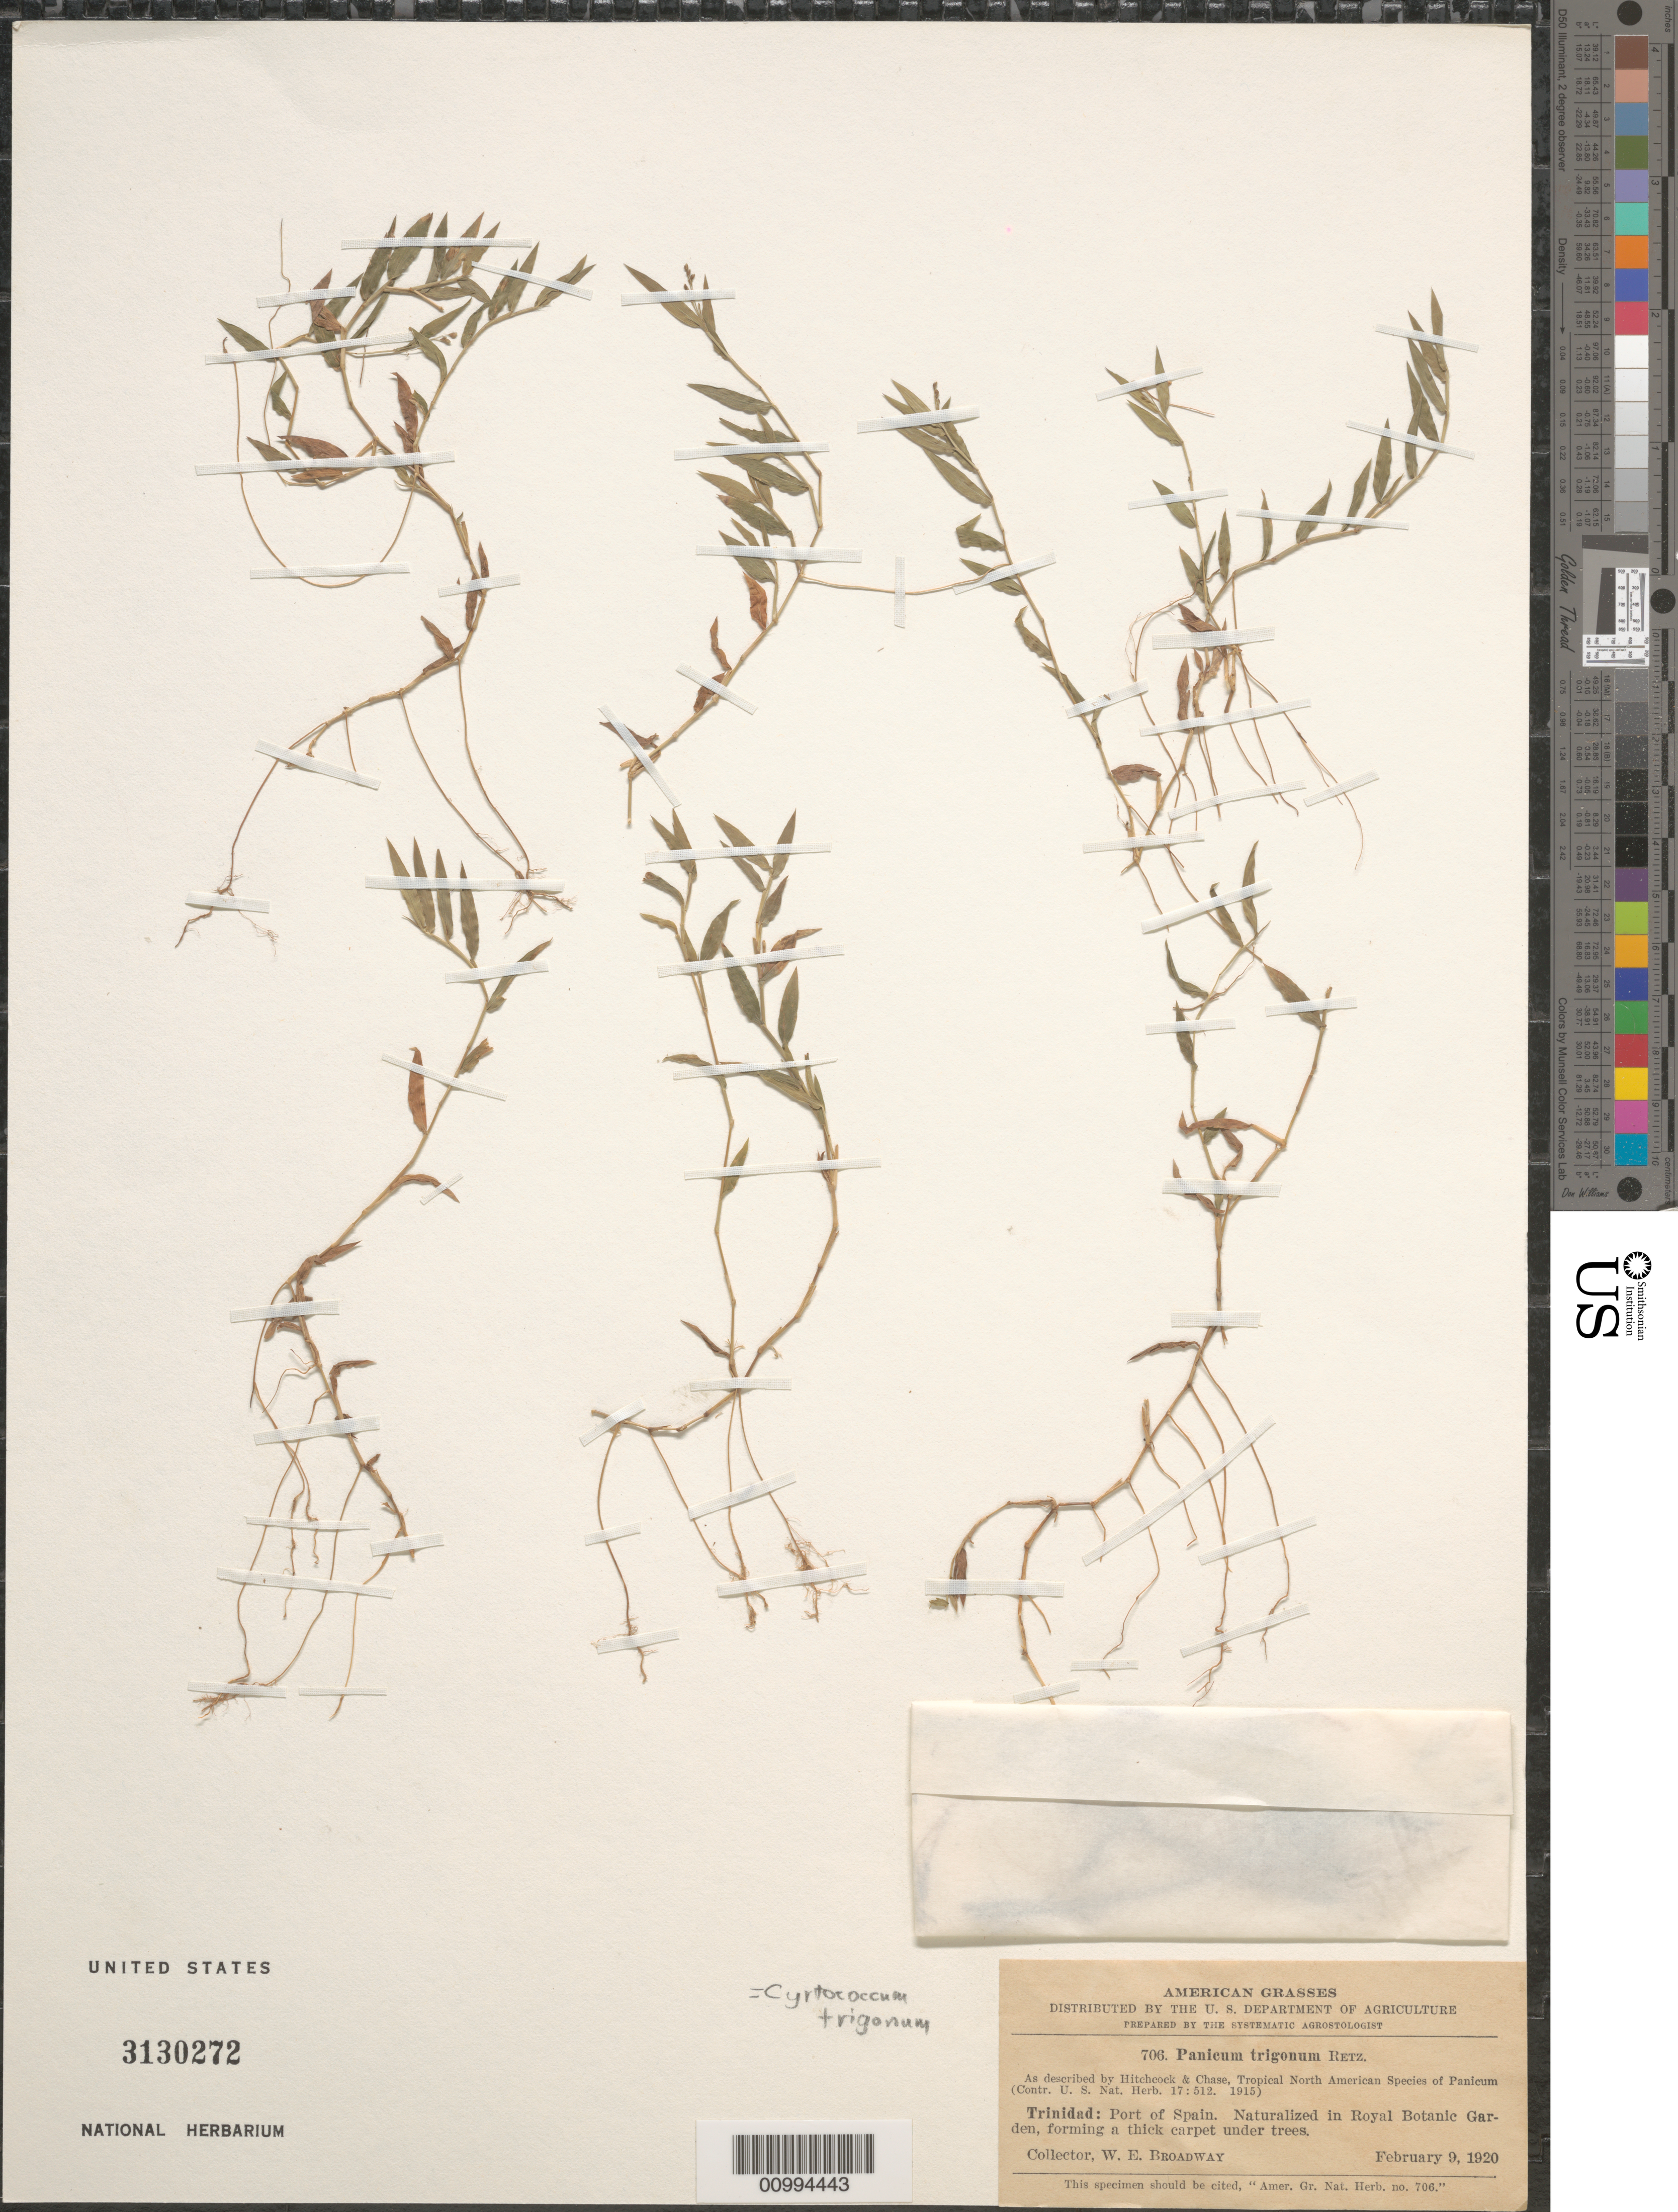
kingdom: Plantae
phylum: Tracheophyta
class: Liliopsida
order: Poales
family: Poaceae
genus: Cyrtococcum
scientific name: Cyrtococcum trigonum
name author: (Retz.) A. Camus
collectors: W. E. Broadway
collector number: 706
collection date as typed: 09 Feb 1920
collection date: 1920-02-09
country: Trinidad and Tobago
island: Trinidad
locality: Port of Spain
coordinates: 0 N, 0 E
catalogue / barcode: US 3130272